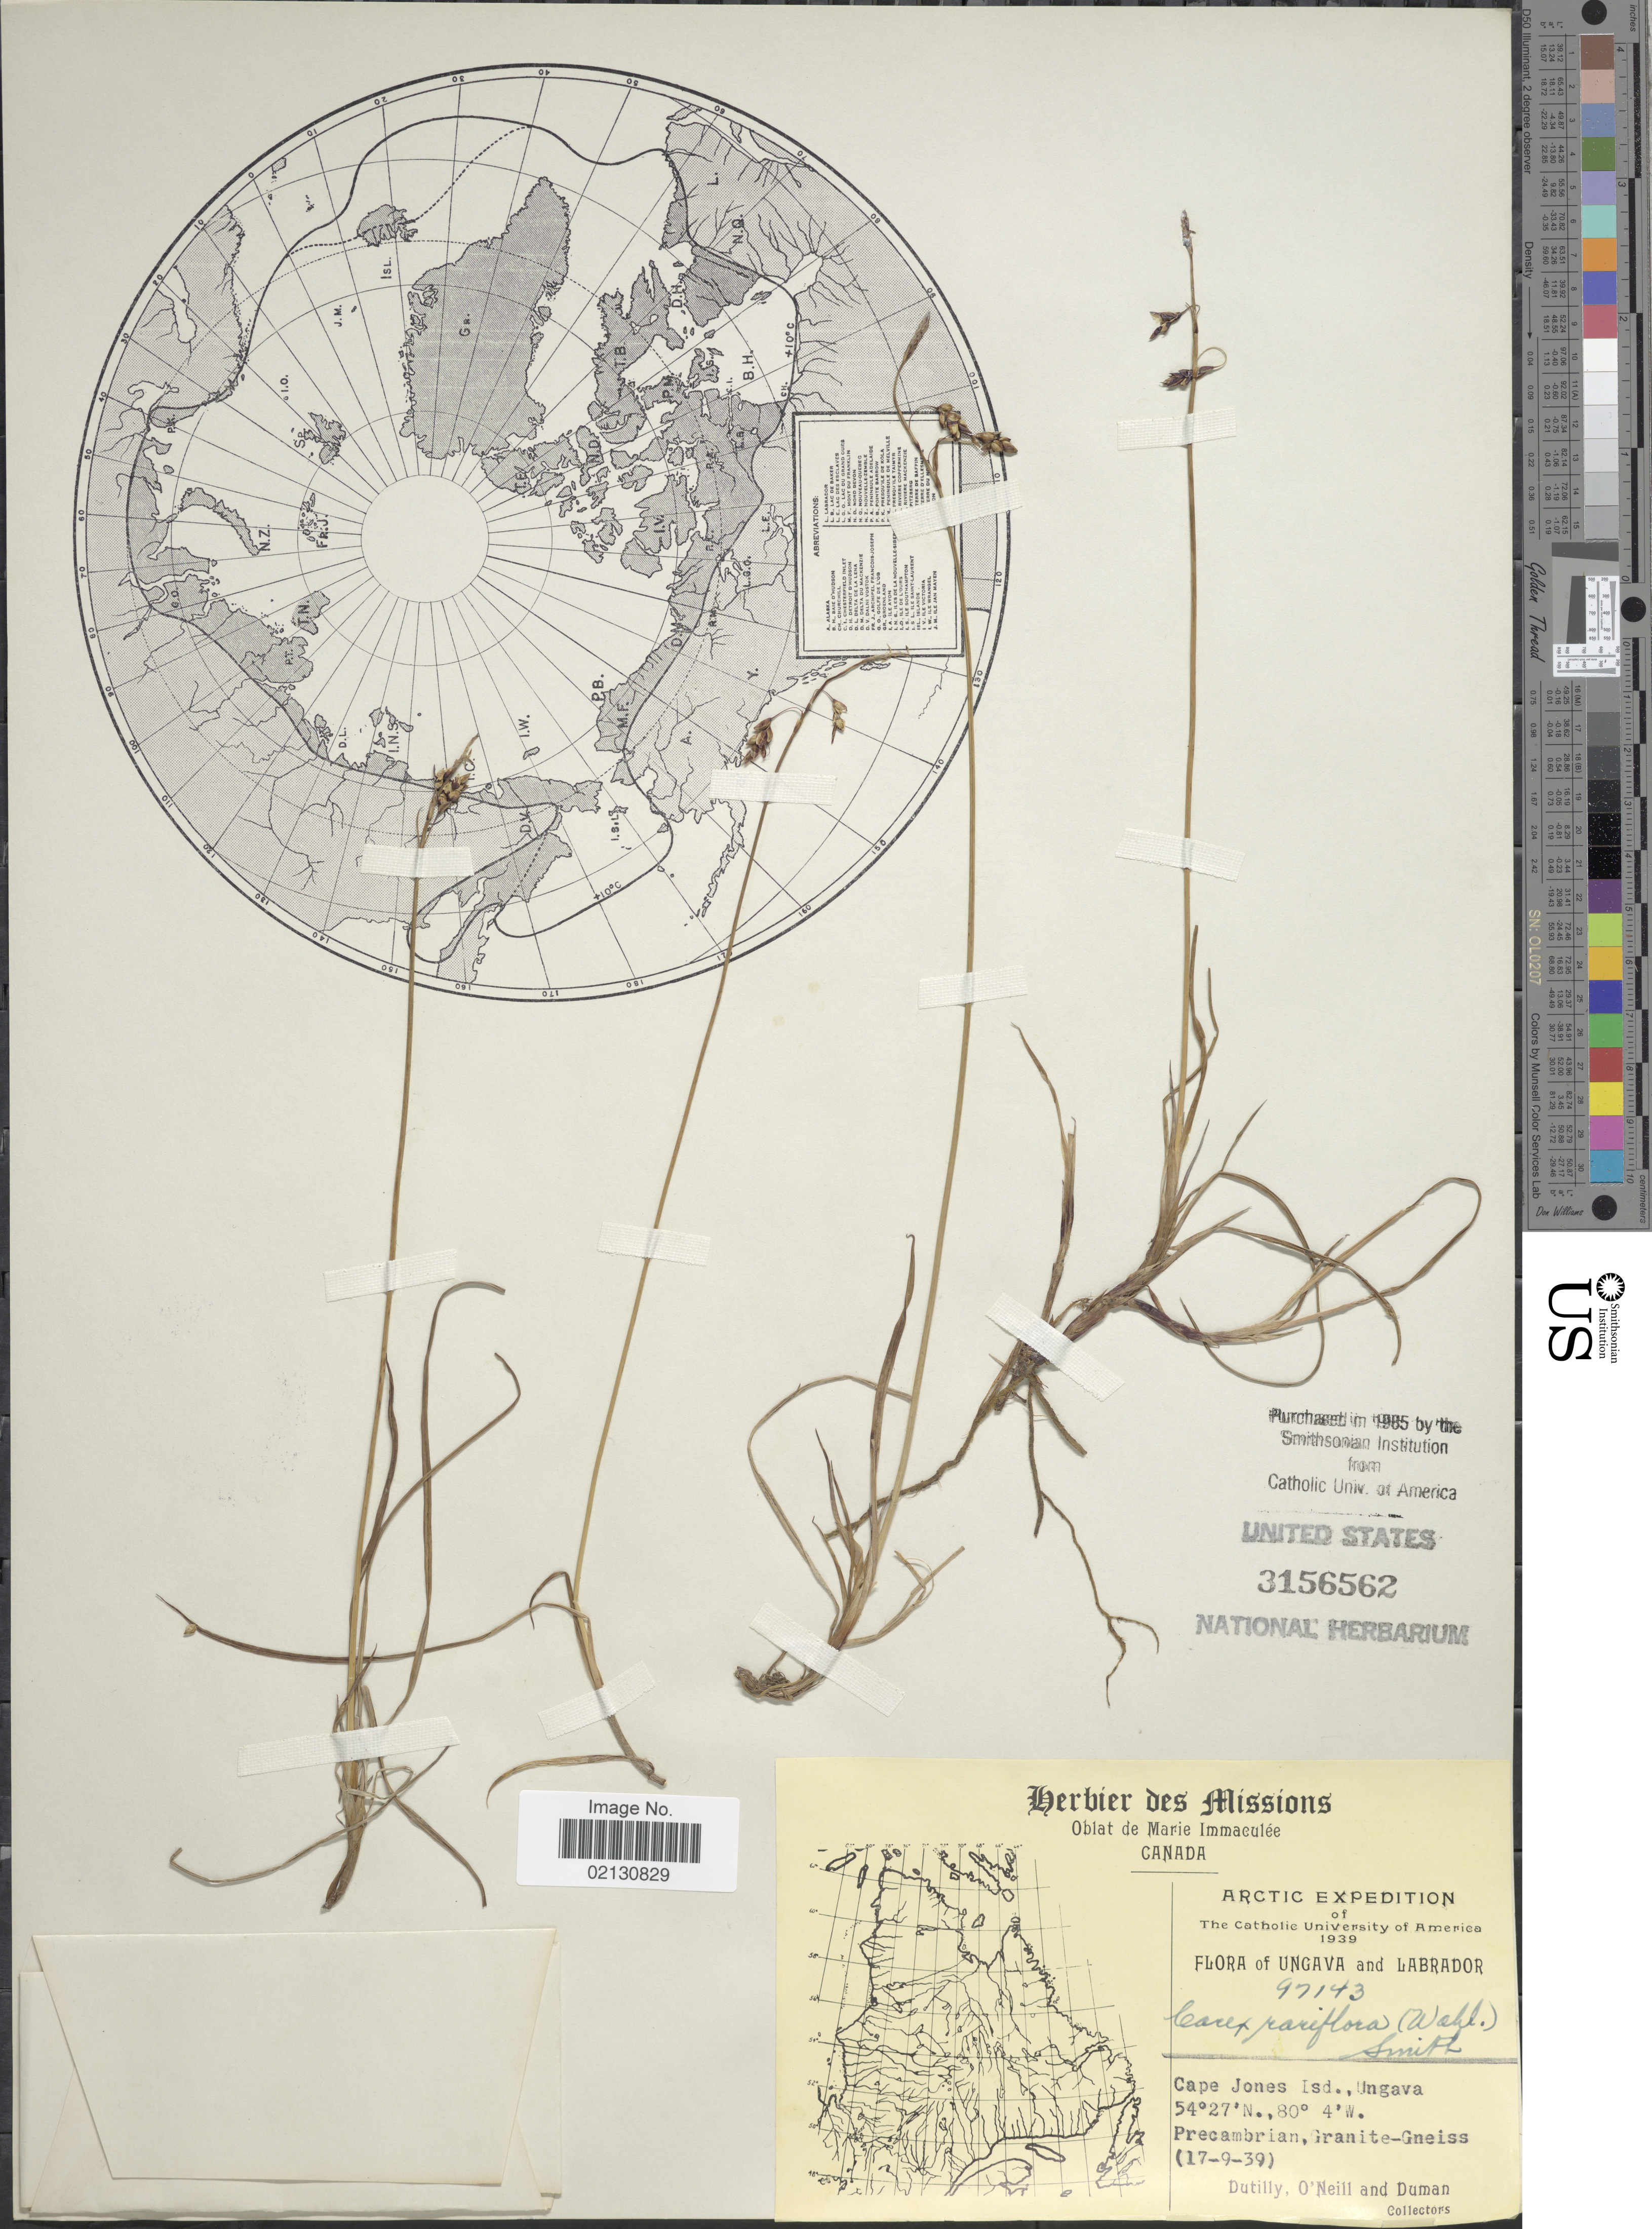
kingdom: Plantae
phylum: Tracheophyta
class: Liliopsida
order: Poales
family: Cyperaceae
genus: Carex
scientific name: Carex rariflora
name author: (Wahlenb.) Sm.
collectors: -. Dutilly, O' Neill & -. Duman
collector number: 97143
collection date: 1939-09-17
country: Canada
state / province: Nunavut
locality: Arctic. Ungava. Cape Jones Isd.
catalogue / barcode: US 3156562